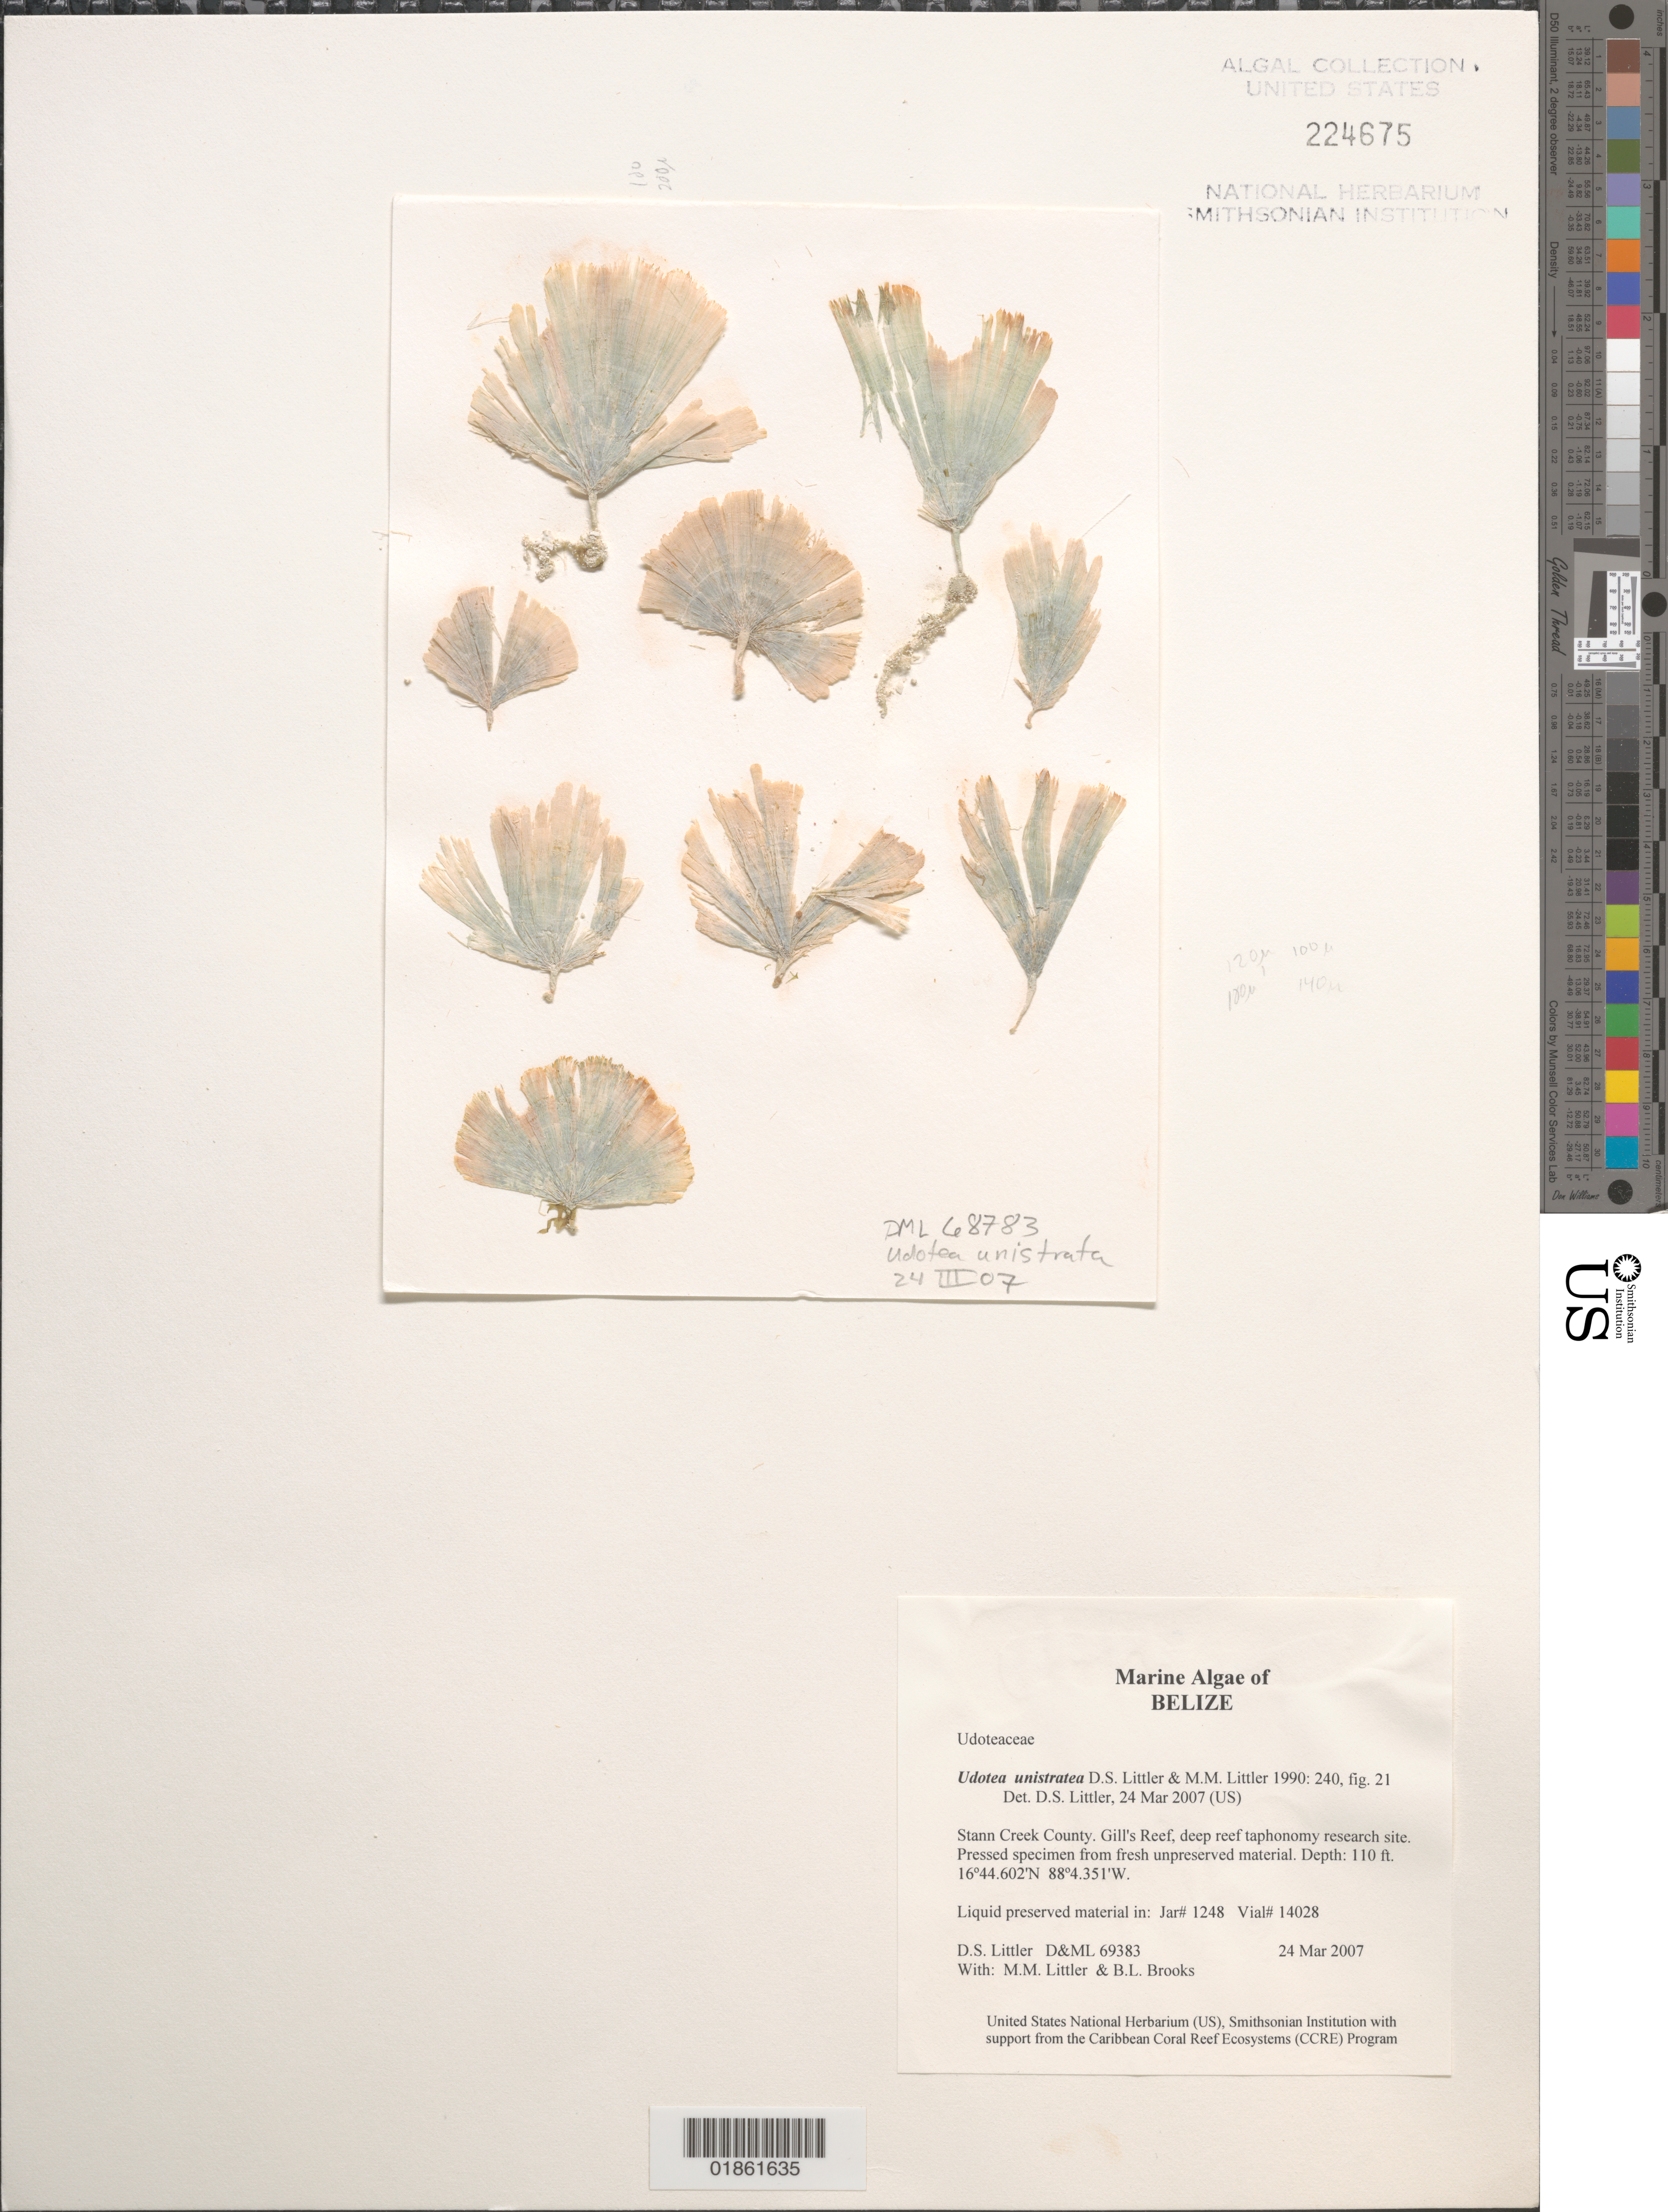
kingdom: Plantae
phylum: Chlorophyta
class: Ulvophyceae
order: Bryopsidales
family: Udoteaceae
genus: Udotea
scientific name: Udotea unistratea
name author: D.S. Littler & Littler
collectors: M. M. Littler, D. S. Littler & B. Brooks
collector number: D&ML 69383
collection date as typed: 24 Mar 2007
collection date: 2007-03-24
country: Belize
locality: BGI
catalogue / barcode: US 224675